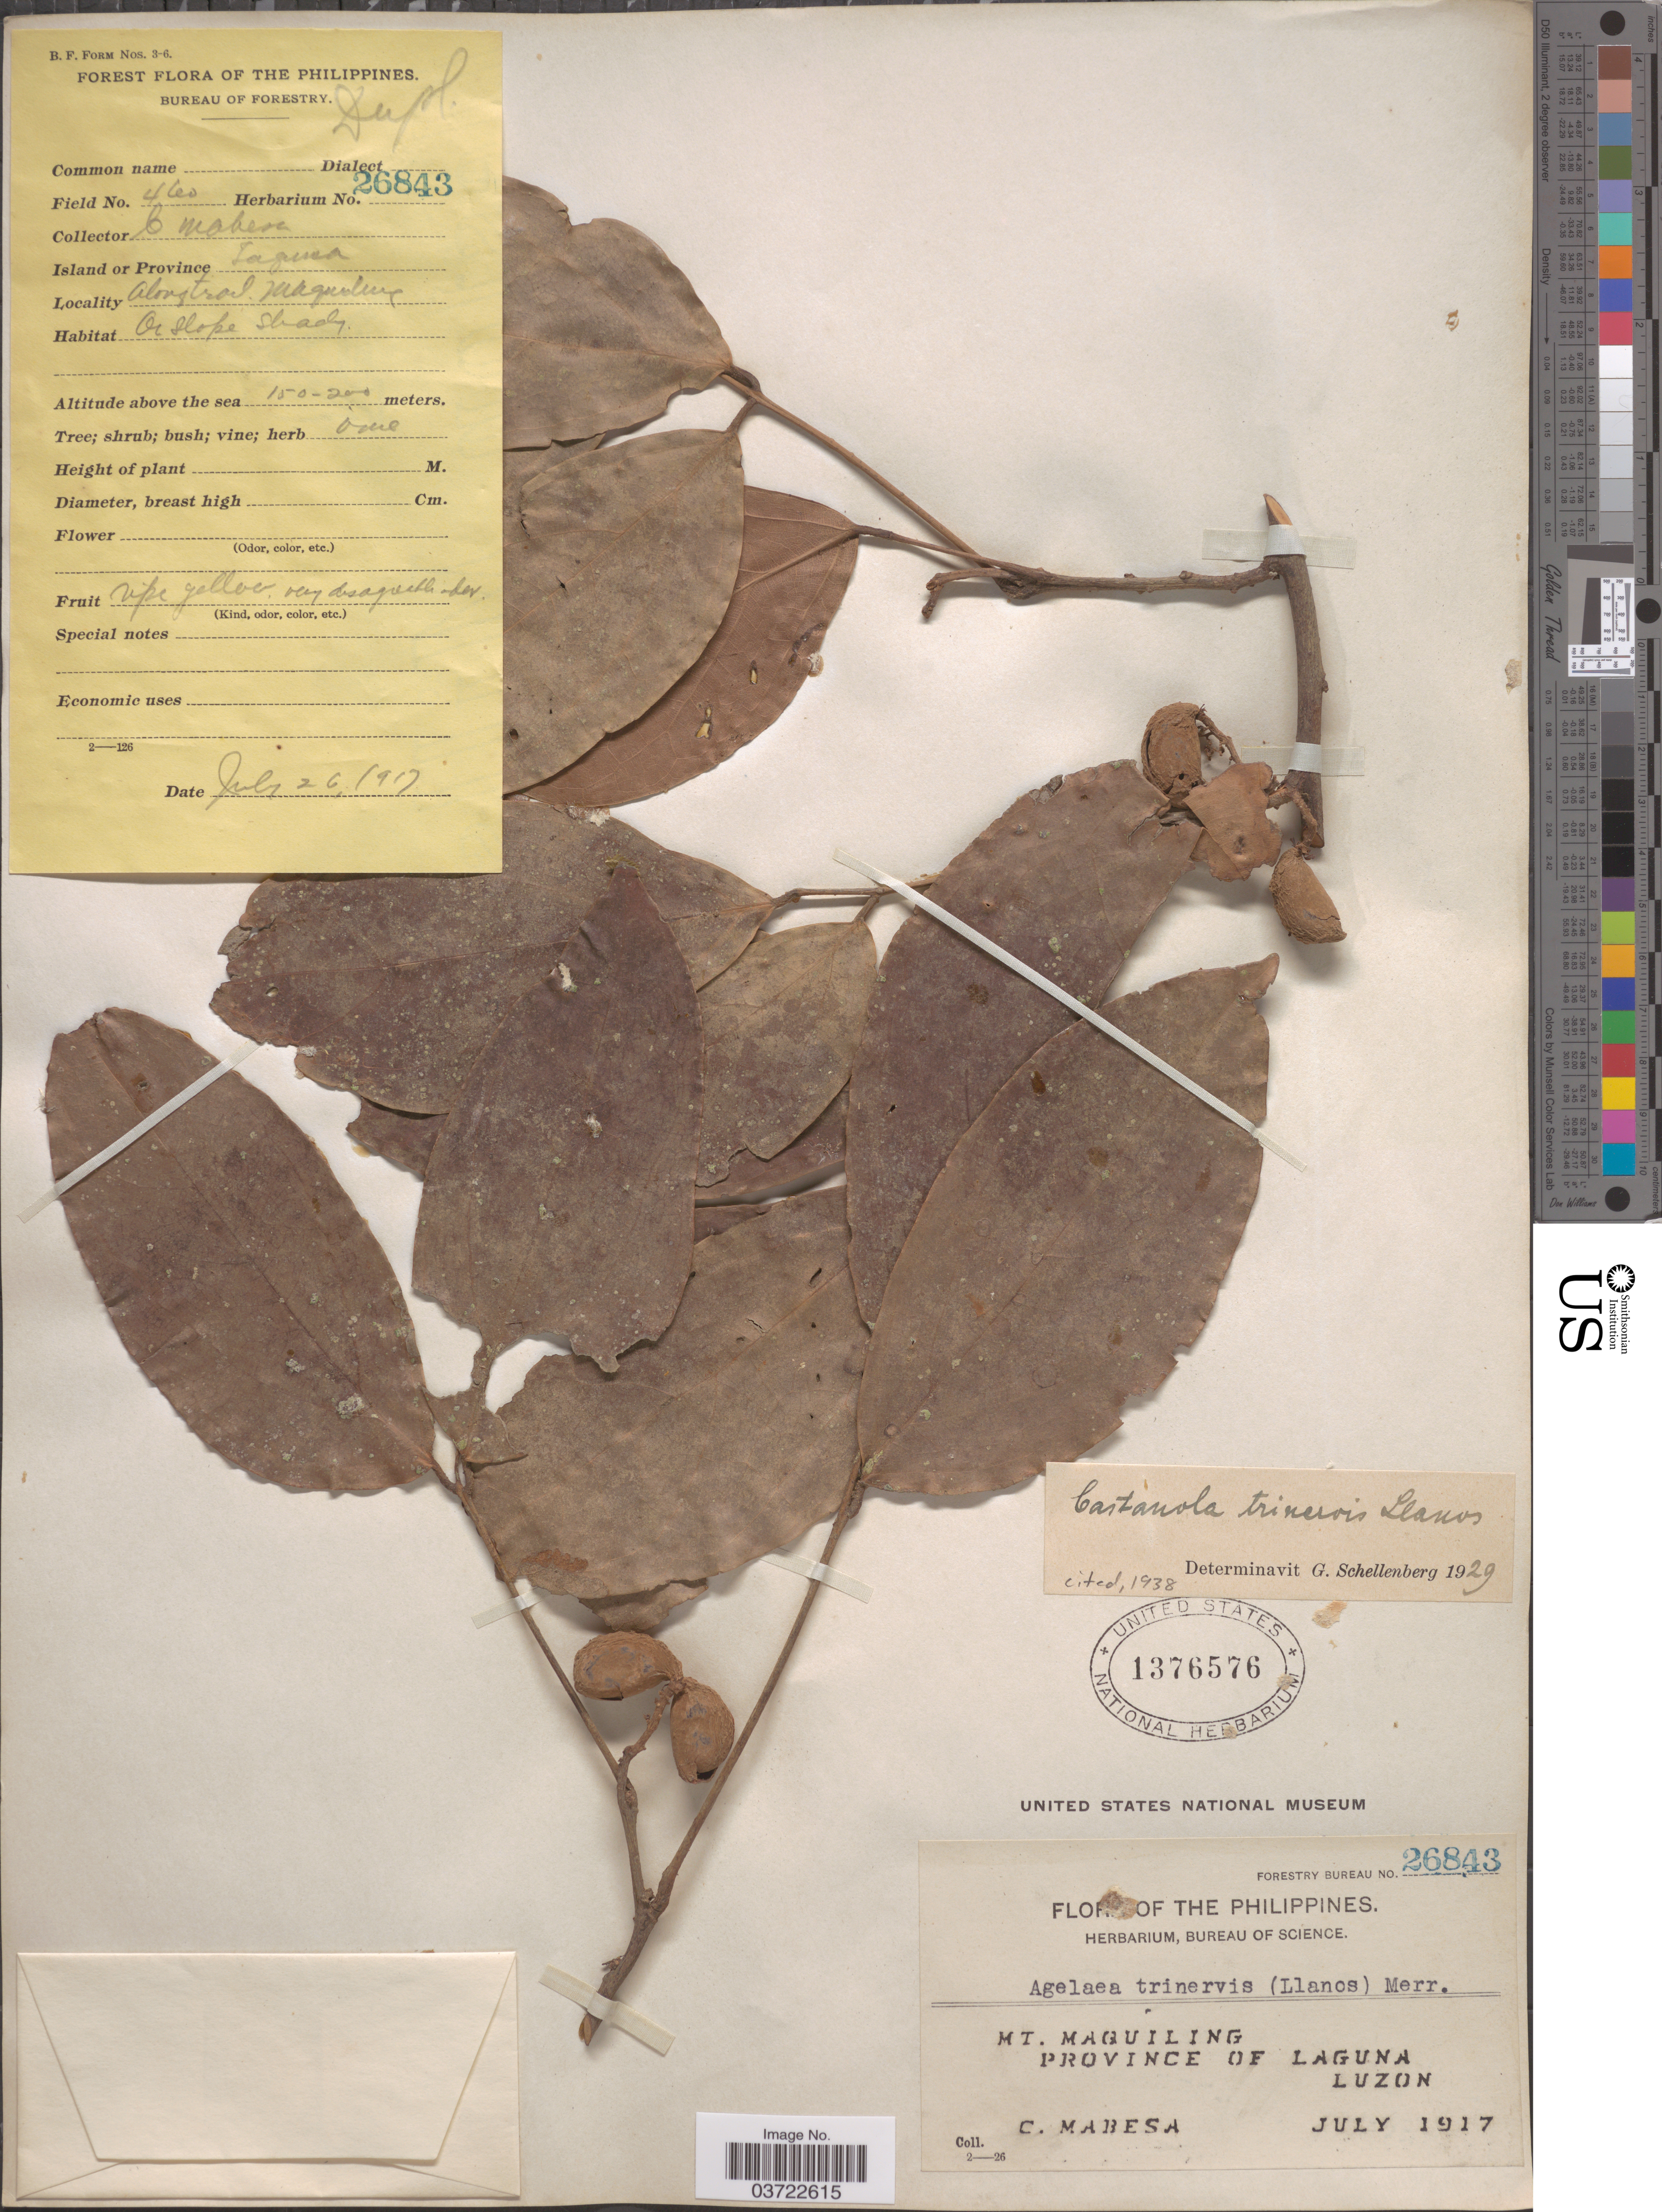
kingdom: Plantae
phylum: Tracheophyta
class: Magnoliopsida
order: Oxalidales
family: Connaraceae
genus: Agelaea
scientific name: Agelaea trinervis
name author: (Llanos) Merr.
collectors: C. Mabesa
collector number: Forestry Bureau 26843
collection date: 1917-07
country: Philippines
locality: Mt. Maquiling, Province of Laguna, Luzon.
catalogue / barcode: US 1376576